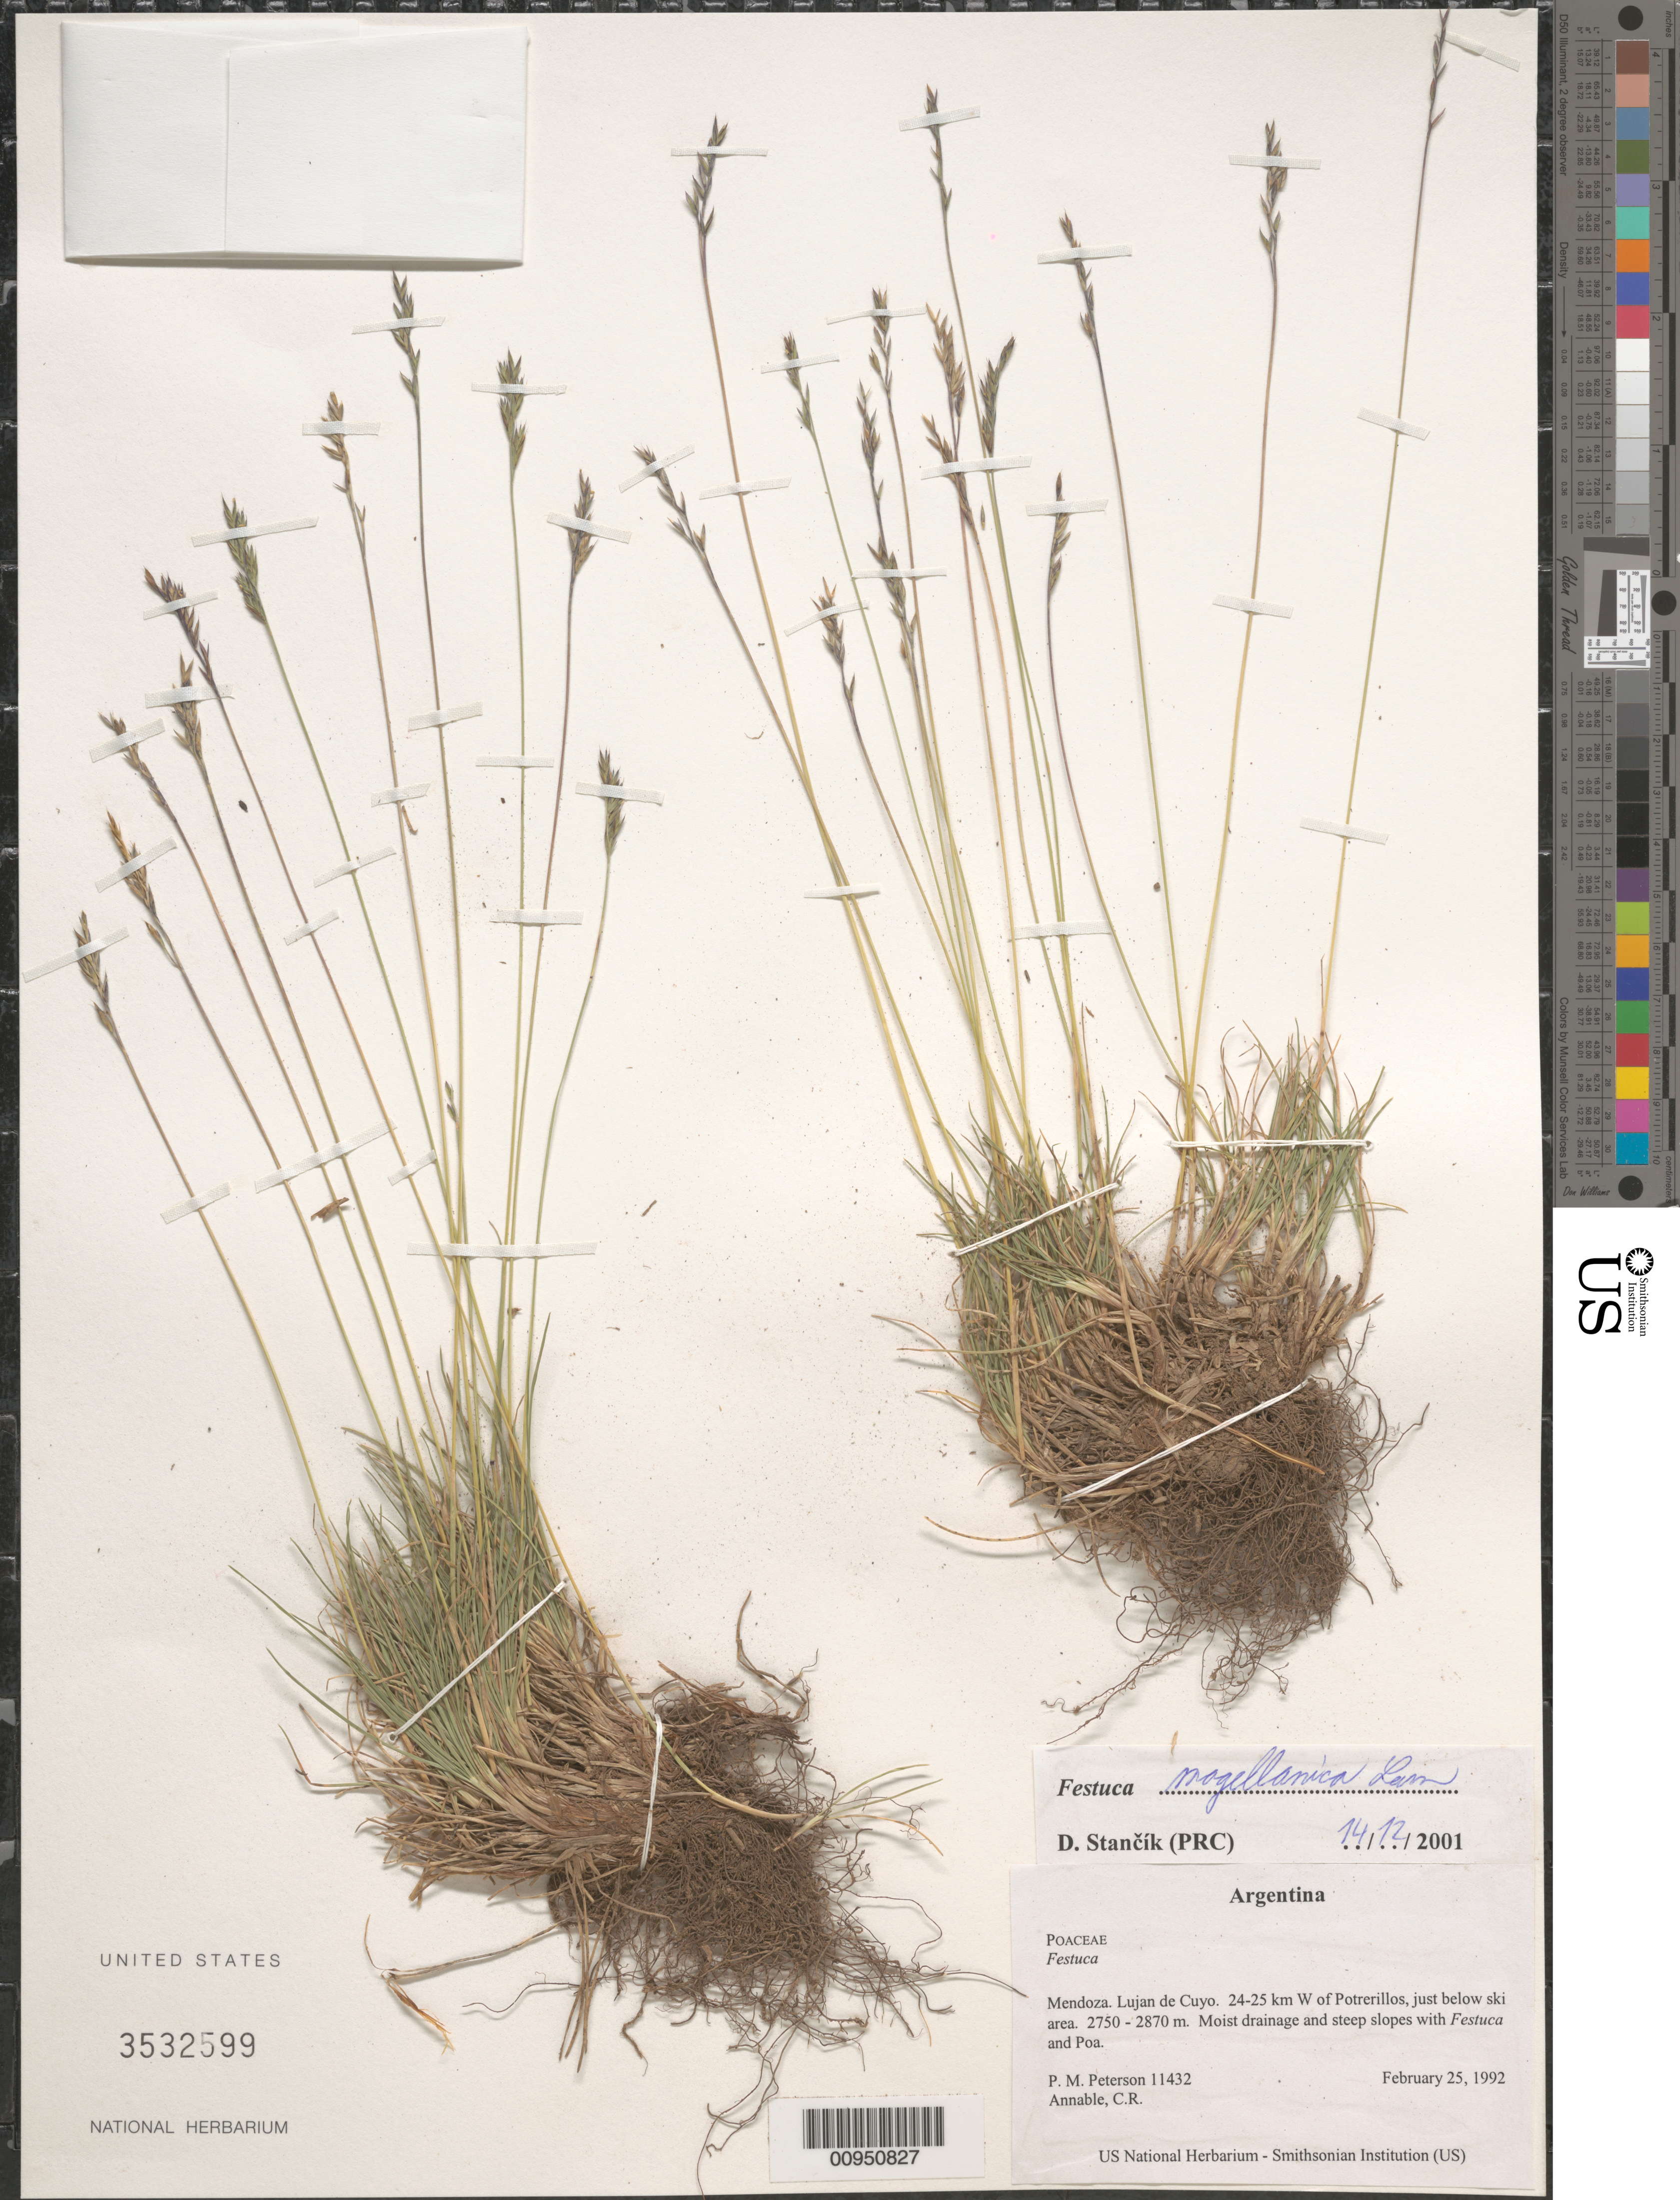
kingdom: Plantae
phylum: Tracheophyta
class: Liliopsida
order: Poales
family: Poaceae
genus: Festuca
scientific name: Festuca magellanica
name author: Lam.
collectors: P. M. Peterson & C. R. Annable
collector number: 11432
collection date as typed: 25 Feb 1992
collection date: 1992-02-25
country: Argentina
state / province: Mendoza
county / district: Lujan de Cuyo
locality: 24-25 km W of Potrerillos, just below ski area.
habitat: Moist drainage and steep slopes with Festuca and Poa.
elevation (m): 2750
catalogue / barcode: US 3532599